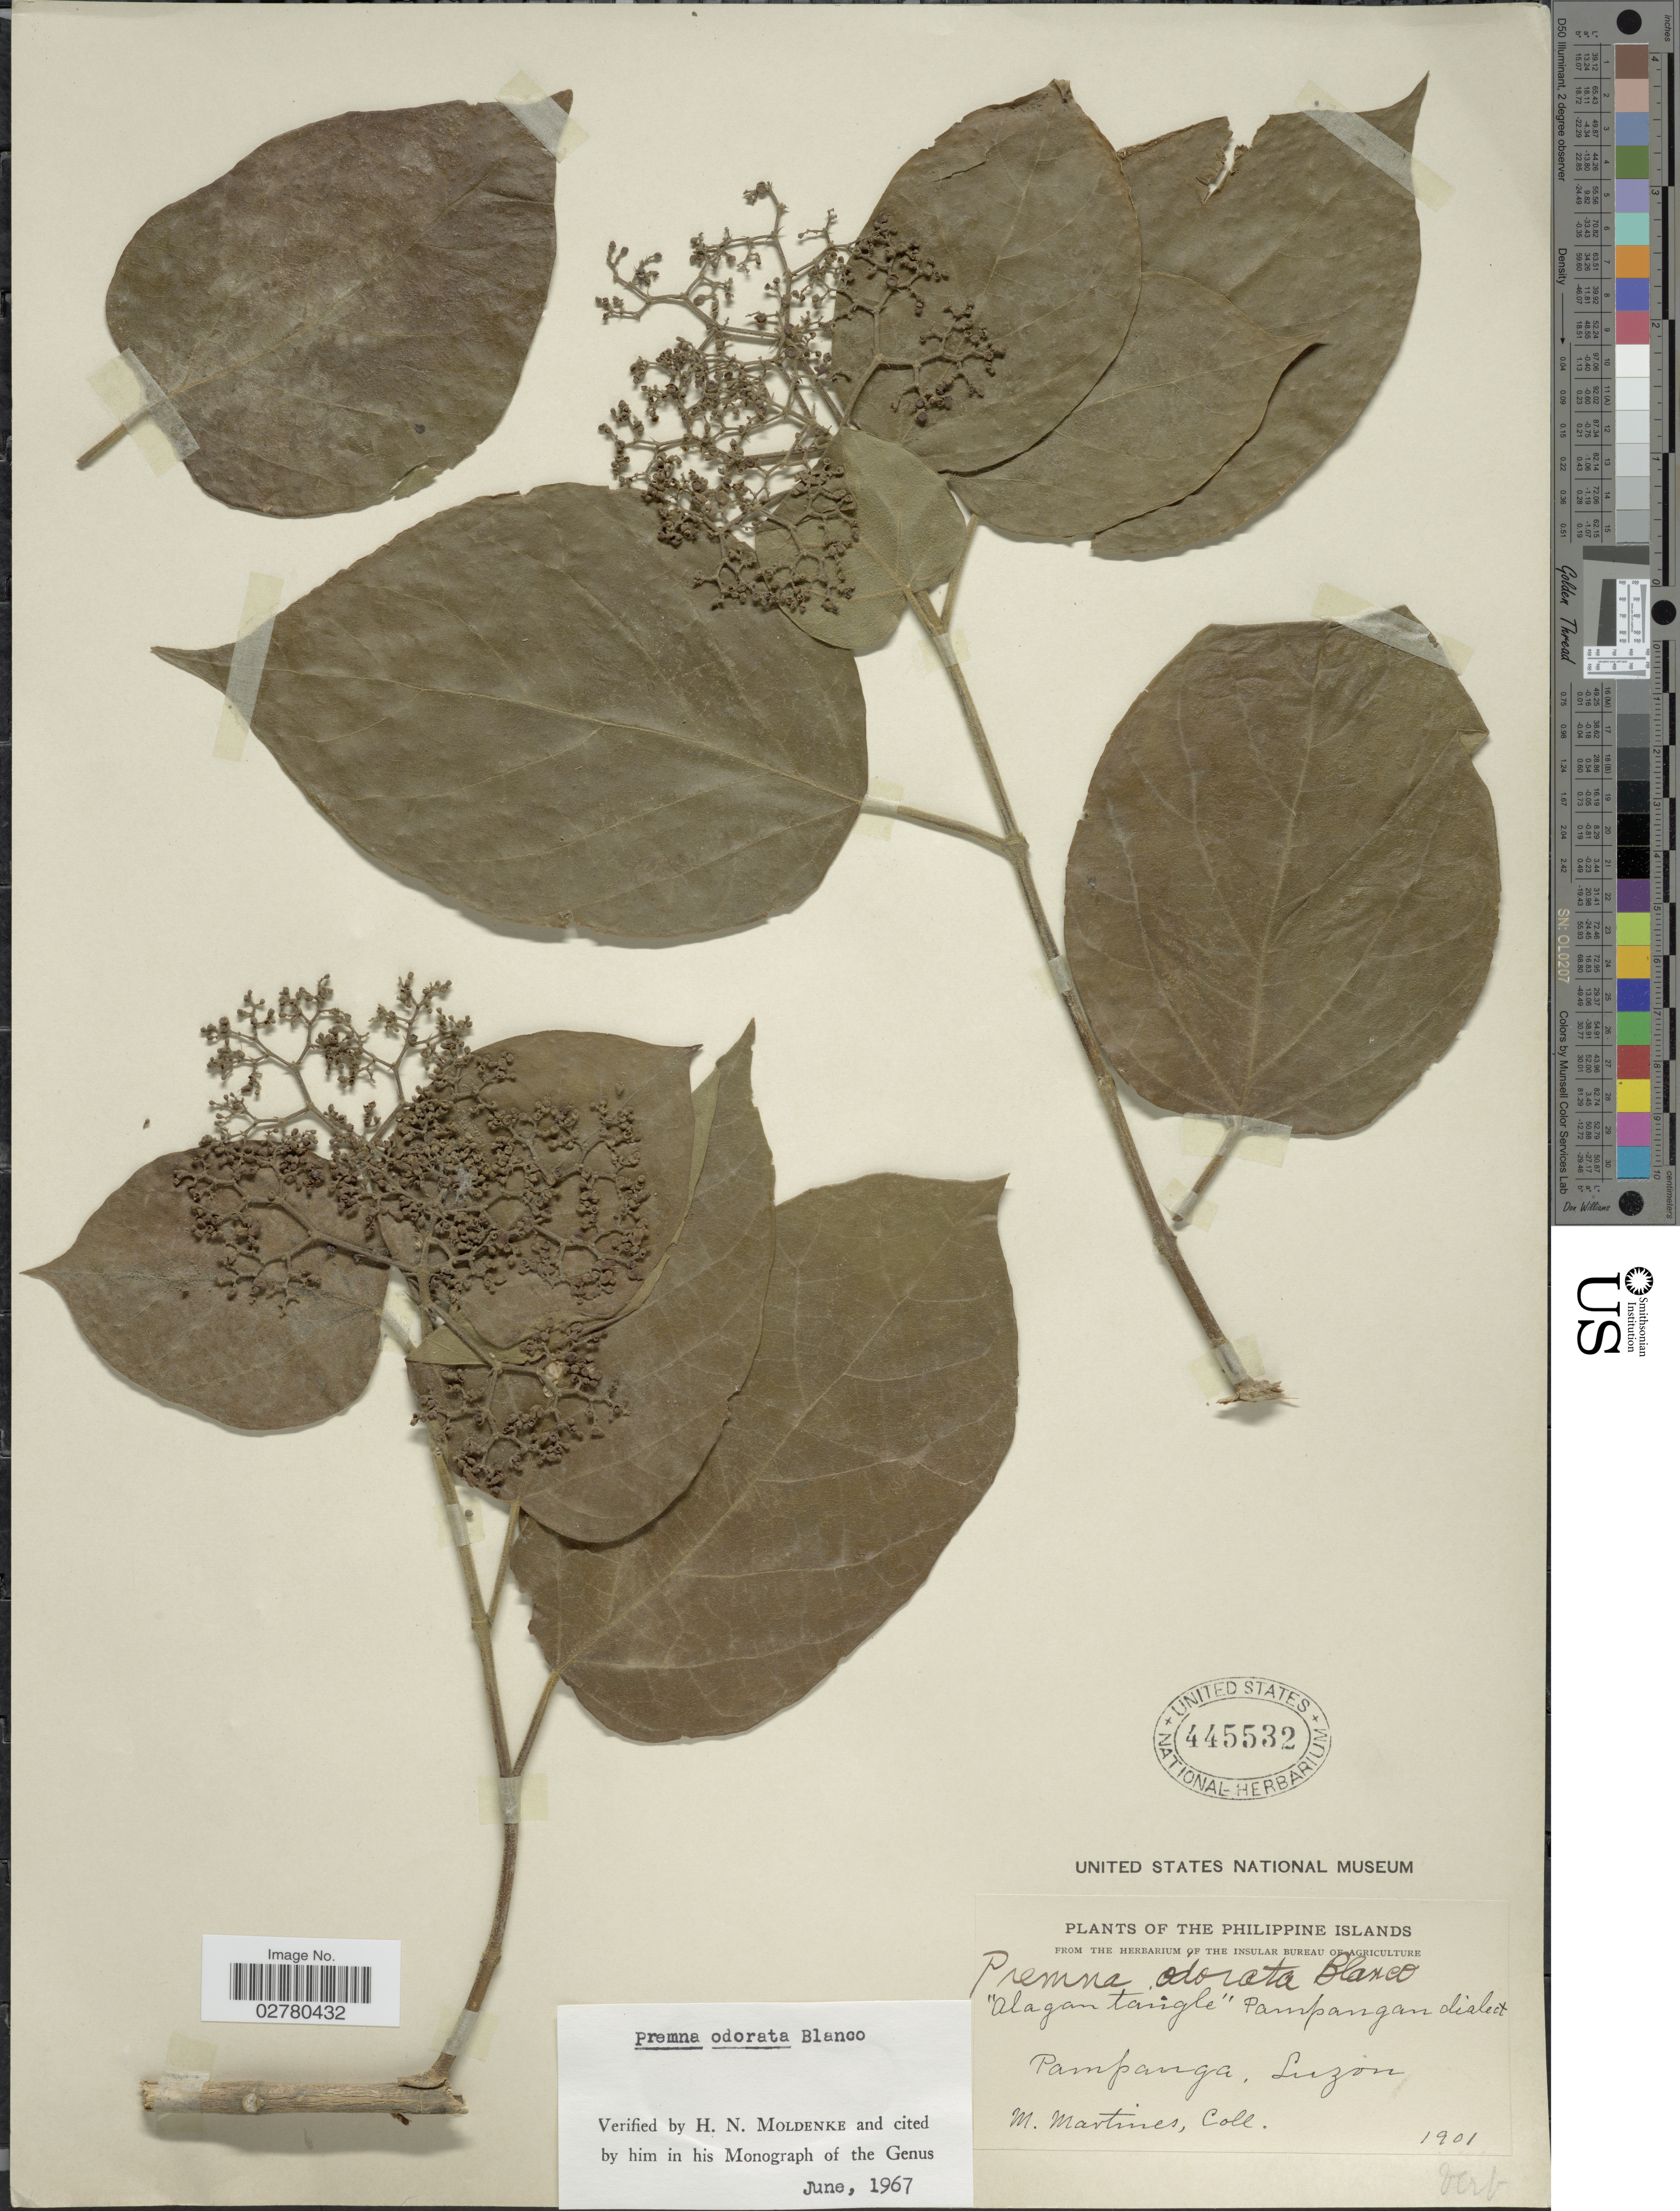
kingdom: Plantae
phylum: Tracheophyta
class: Magnoliopsida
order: Lamiales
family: Lamiaceae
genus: Premna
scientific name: Premna odorata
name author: Blanco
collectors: M. Martines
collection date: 1901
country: Philippines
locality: Philippine Islands, Pampanga, Luzon.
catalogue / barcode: US 445532